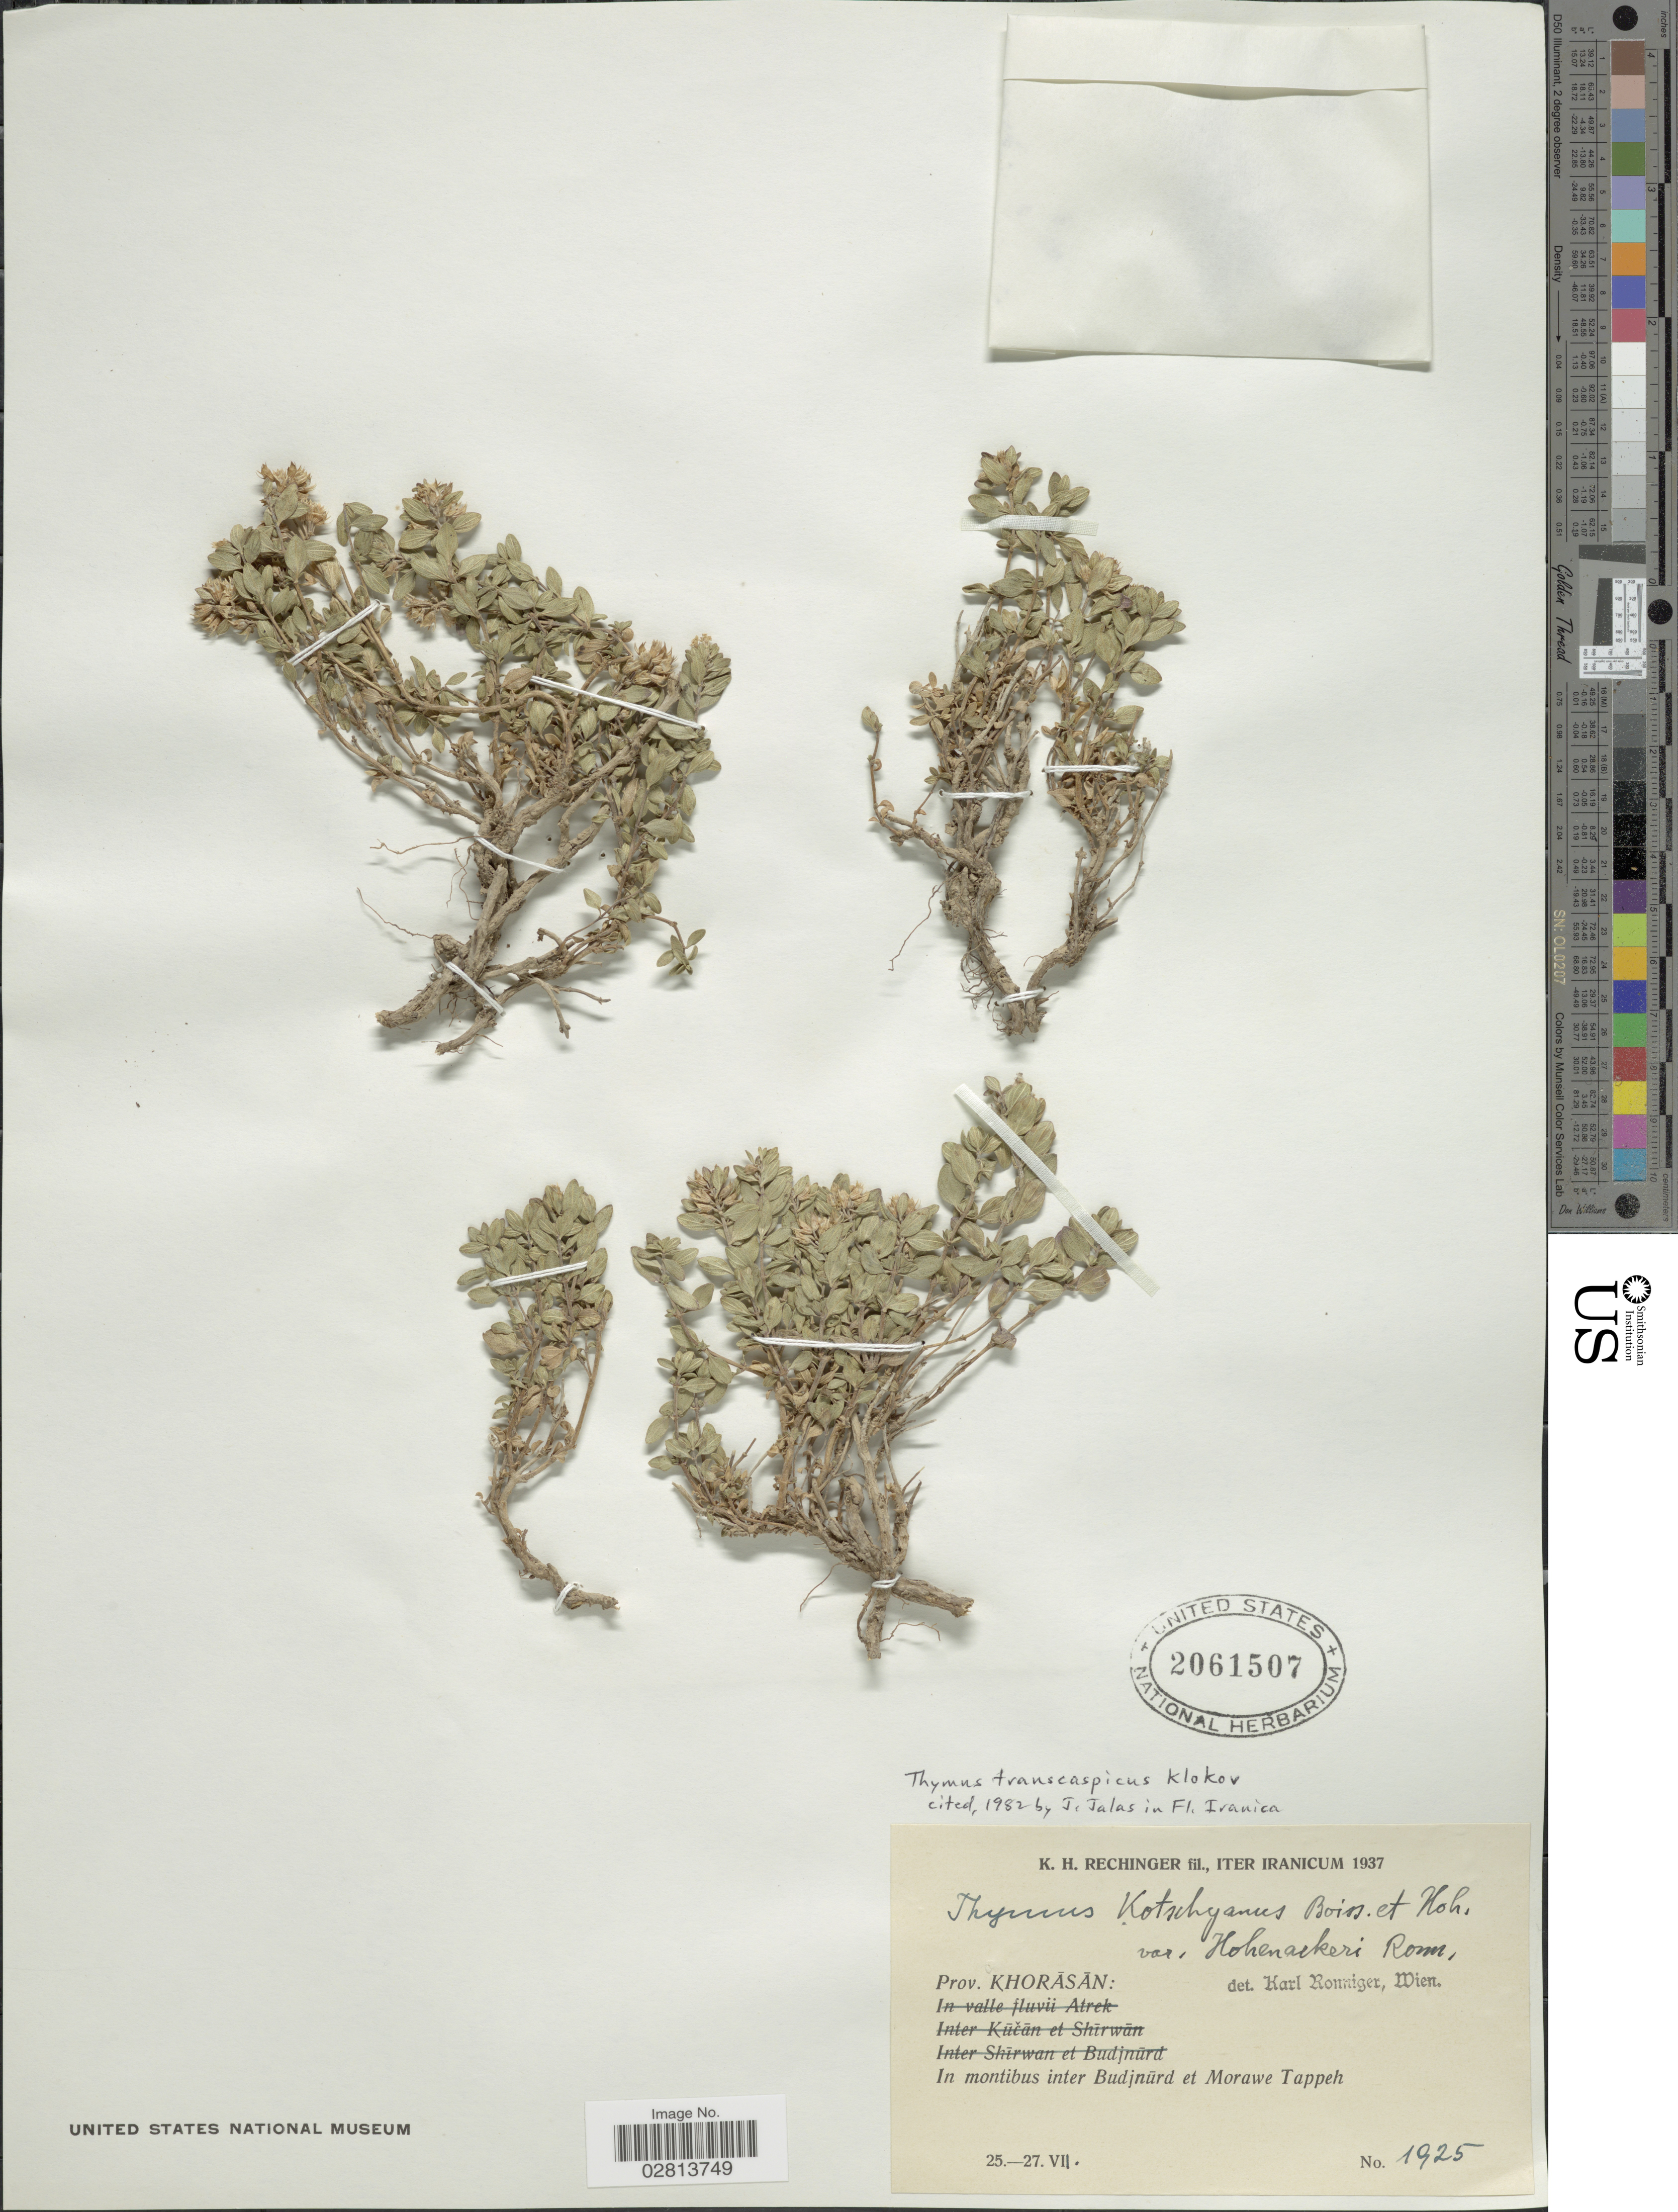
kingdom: Plantae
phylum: Tracheophyta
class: Magnoliopsida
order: Lamiales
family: Lamiaceae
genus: Thymus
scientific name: Thymus transcaspicus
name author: Klokov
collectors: K. H. Rechinger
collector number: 1925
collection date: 1937-07-25/1937-07-27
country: Iran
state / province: Khorasan [obsolete]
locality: Prov. Khorasan: in montibus inter Budjnurd et Morawe Tappeh.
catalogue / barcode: US 2061507